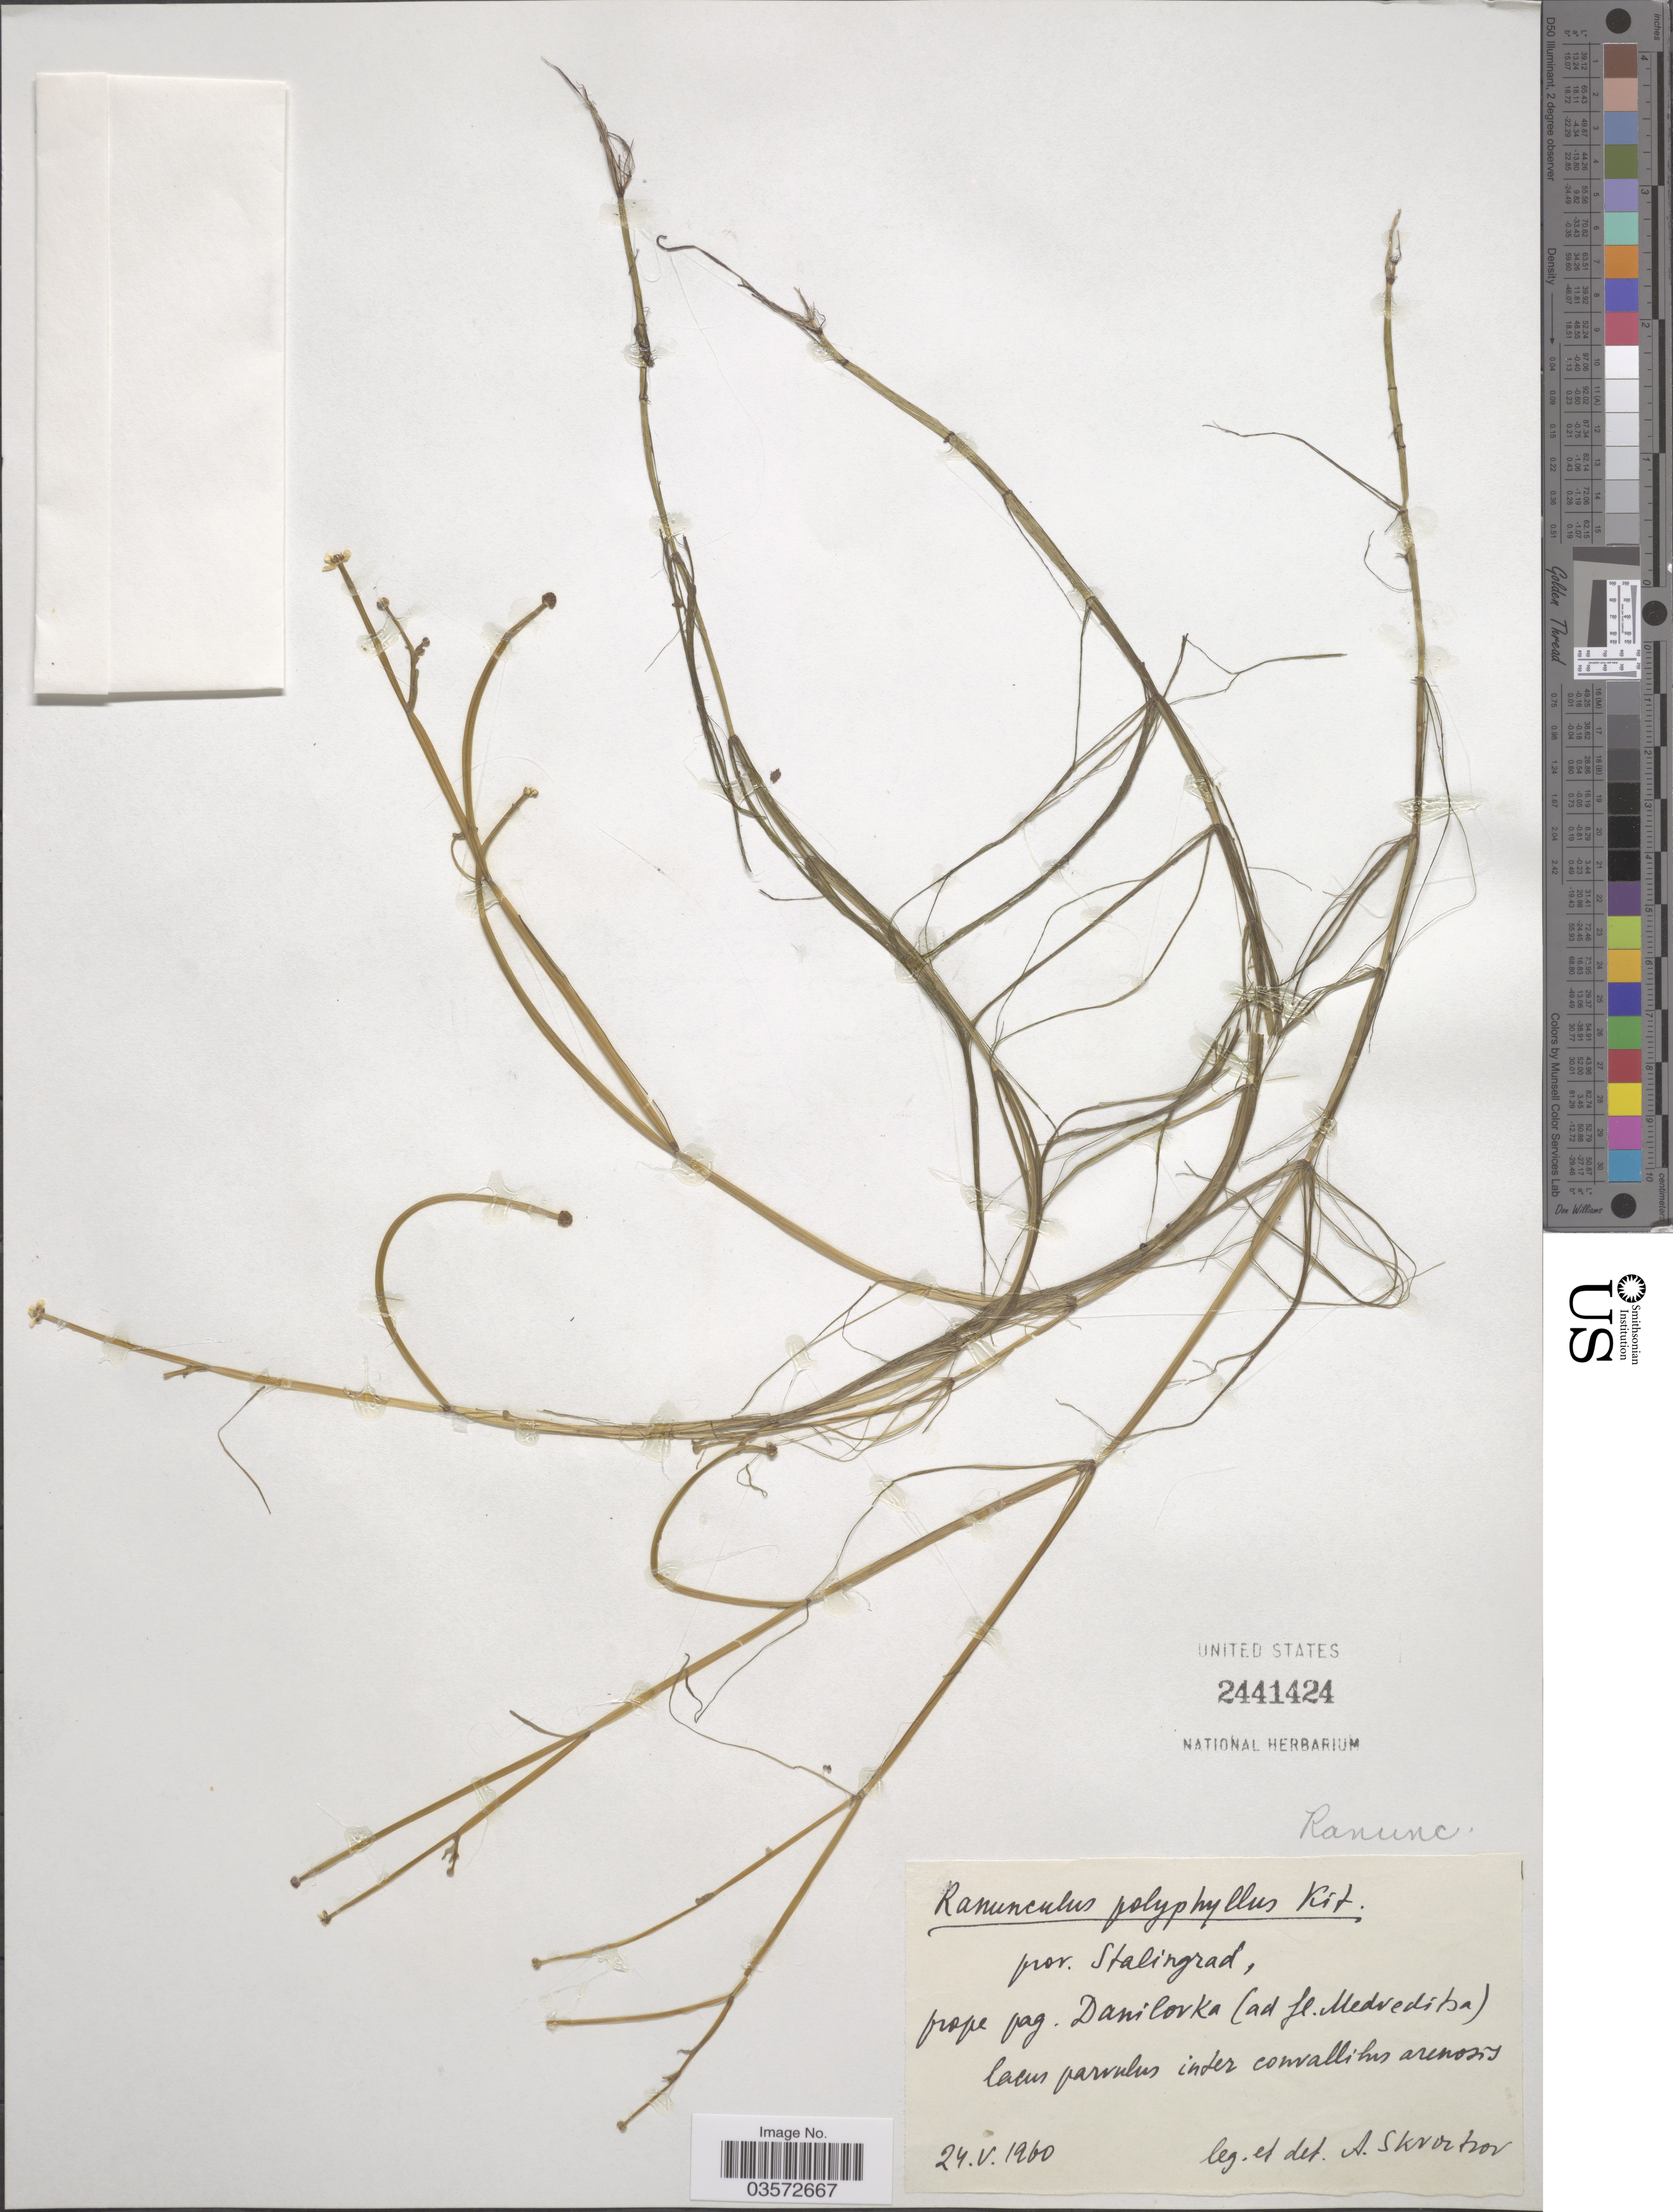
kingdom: Plantae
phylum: Tracheophyta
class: Magnoliopsida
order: Ranunculales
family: Ranunculaceae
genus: Ranunculus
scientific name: Ranunculus polyphyllus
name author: Waldst. & Kit. ex Willd.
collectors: A. K. Skvortsov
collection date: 1960-05-24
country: Russian Federation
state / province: Volgograd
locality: Prov. Stalingrad. Prope pag. Danilovka (ad fl. Medveditsa).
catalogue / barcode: US 2441424